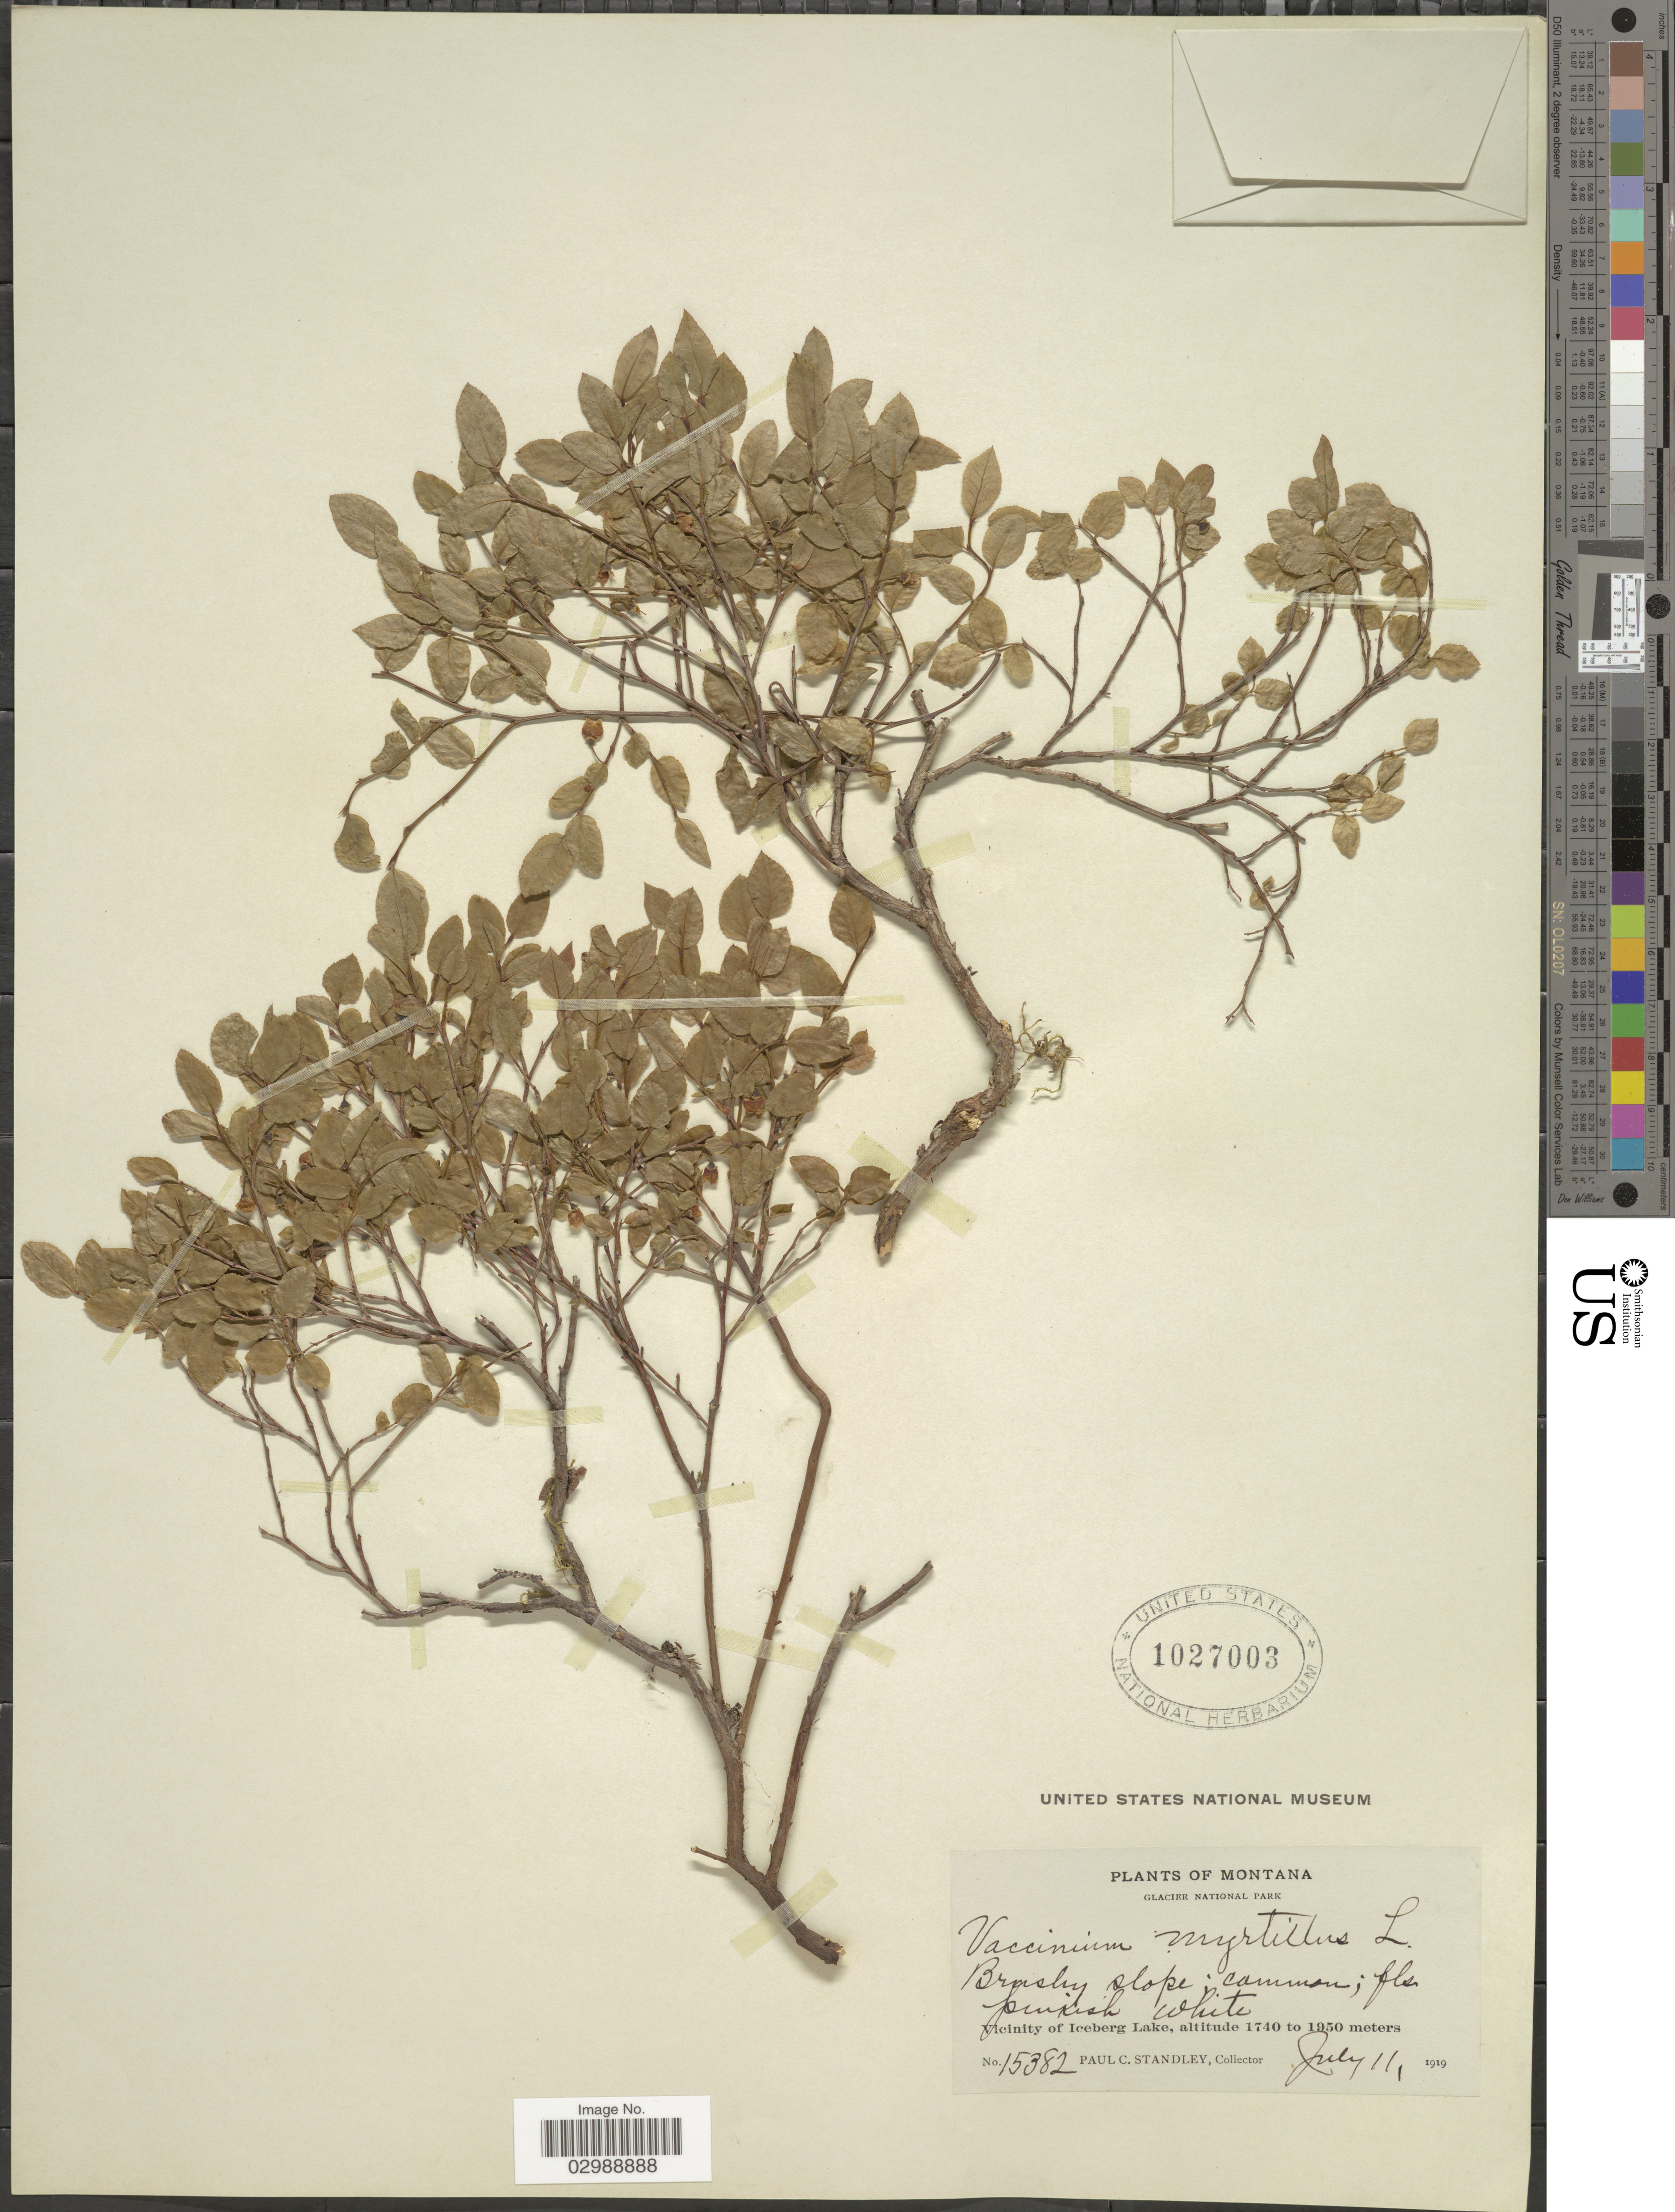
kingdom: Plantae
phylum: Tracheophyta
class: Magnoliopsida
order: Ericales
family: Ericaceae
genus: Vaccinium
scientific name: Vaccinium oreophilum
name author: Rydb.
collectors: P. C. Standley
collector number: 15382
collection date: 1919-07-11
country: United States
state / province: Montana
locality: Glacier National Park. Vicinity of Iceberg Lake.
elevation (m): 1740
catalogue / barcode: US 1027003